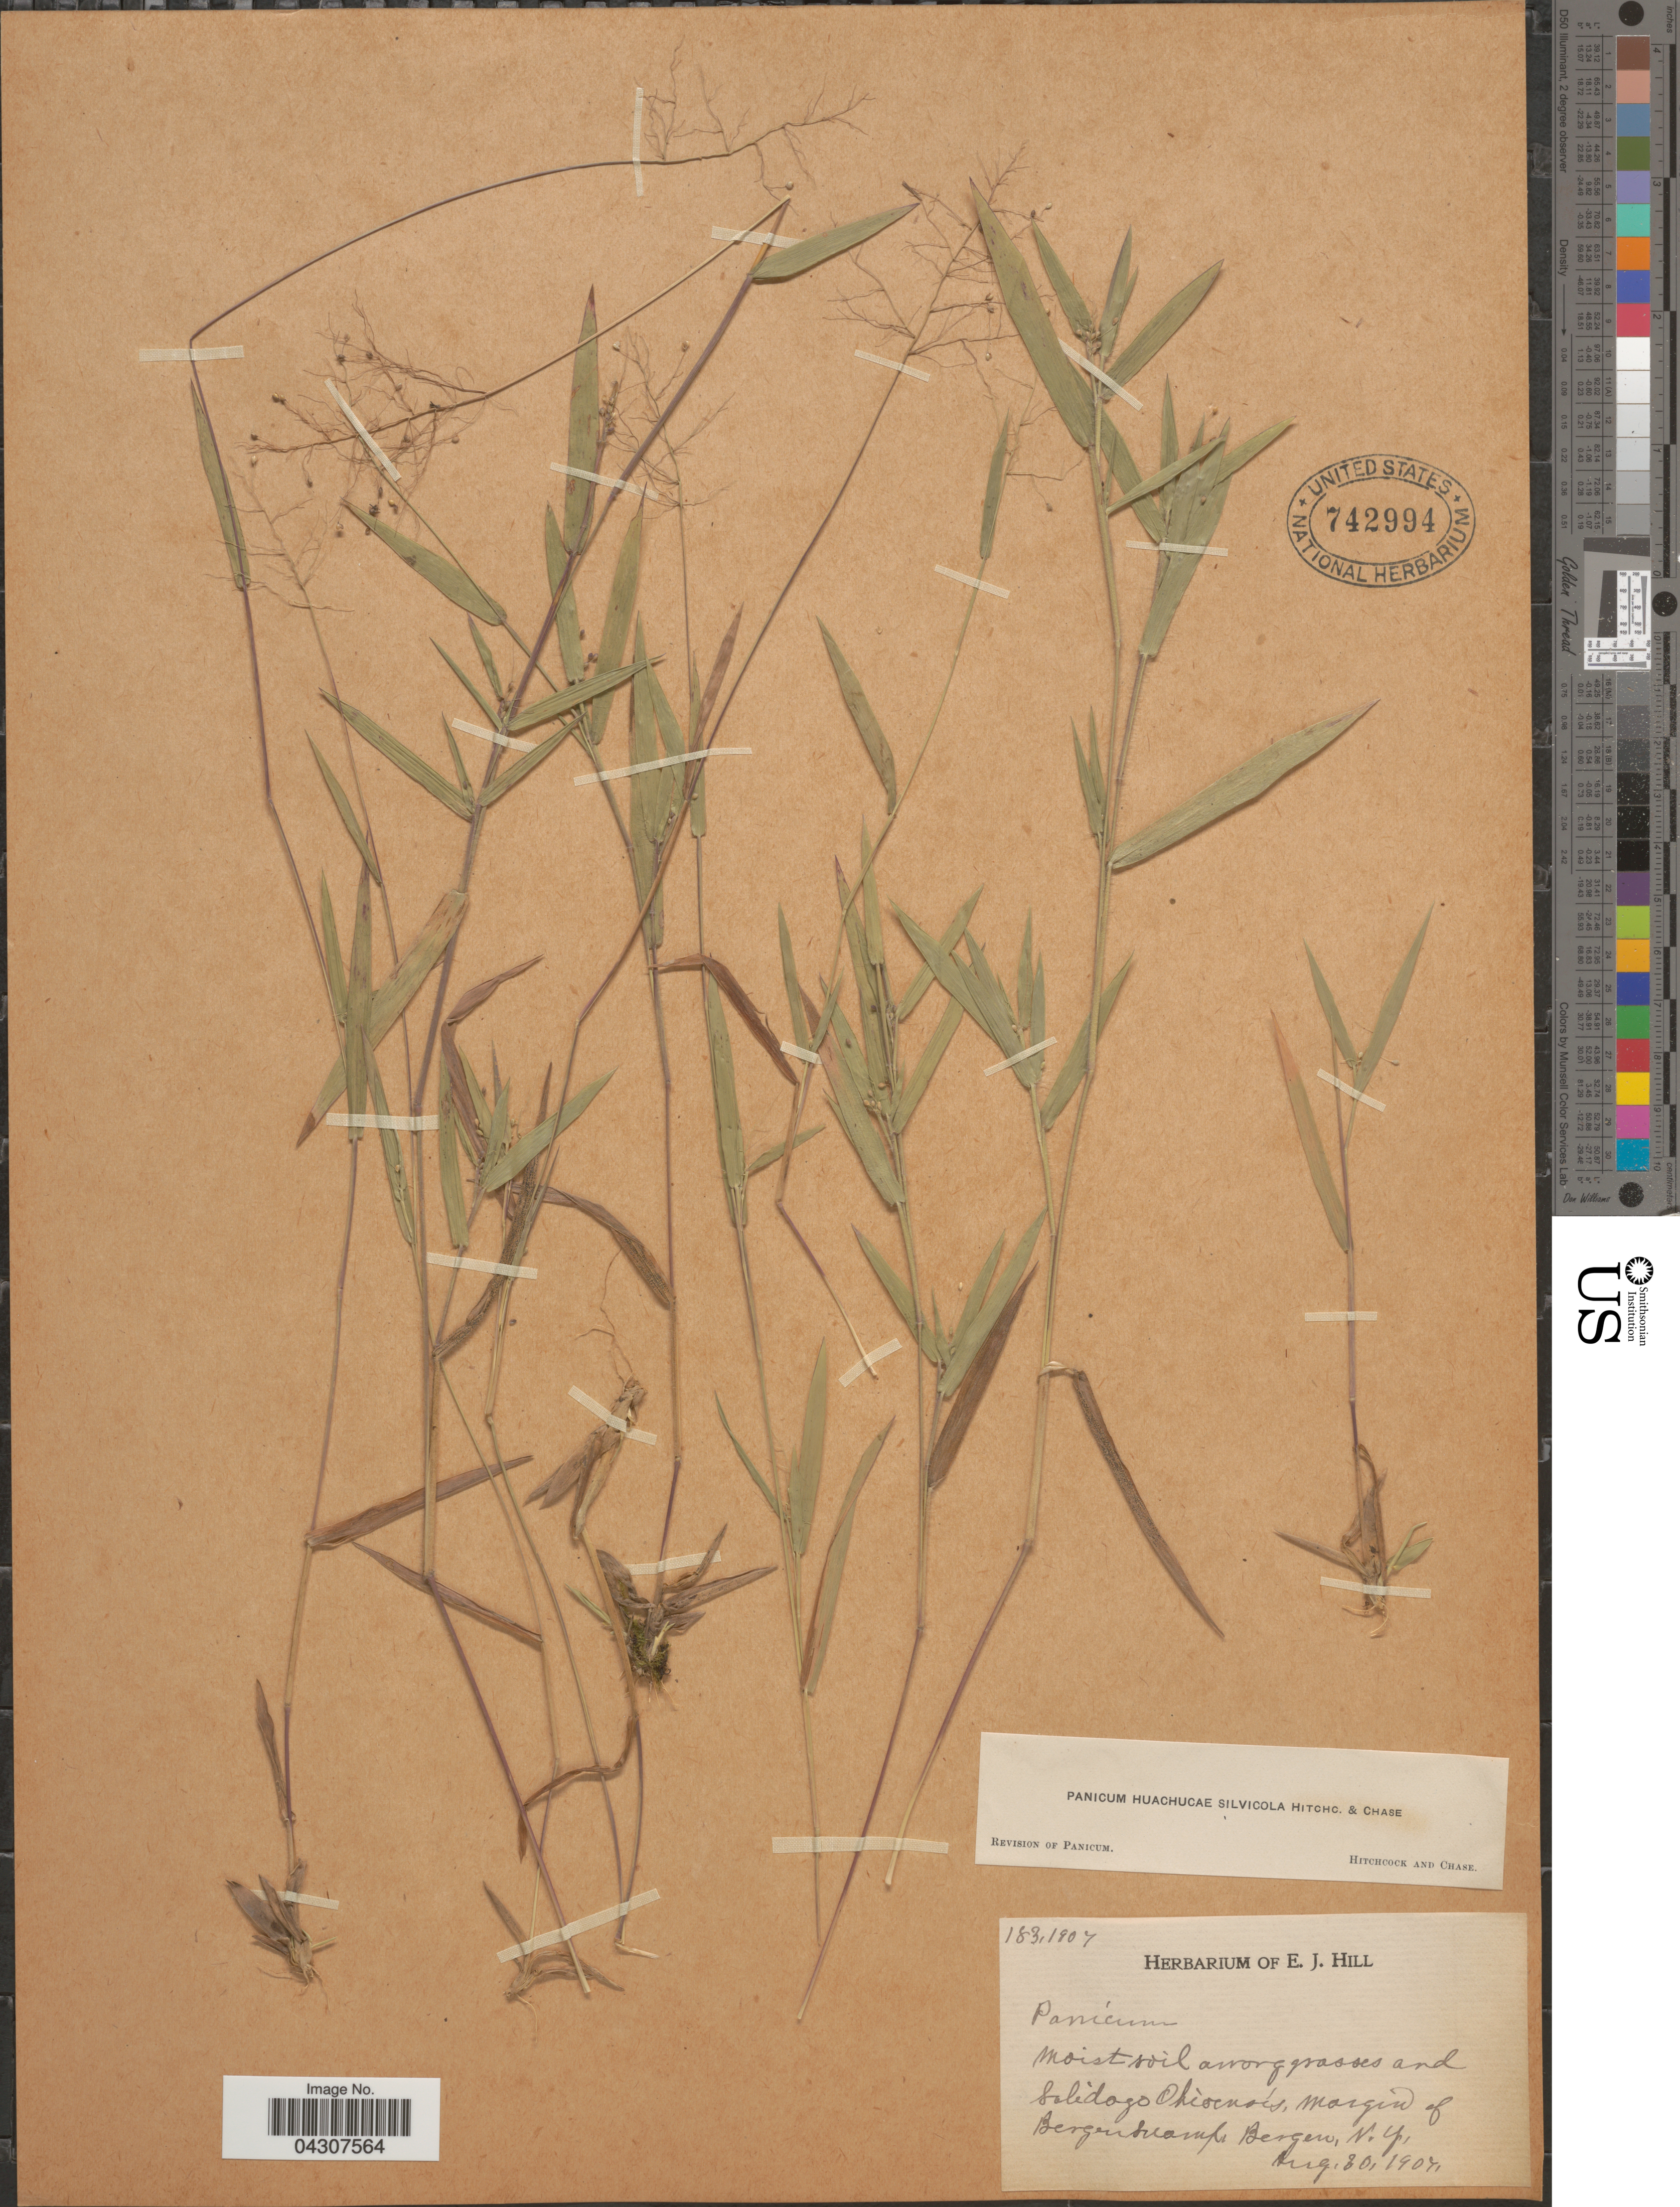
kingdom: Plantae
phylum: Tracheophyta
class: Liliopsida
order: Poales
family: Poaceae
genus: Dichanthelium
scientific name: Dichanthelium acuminatum var. acuminatum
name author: (Sw.) Gould & C.A. Clark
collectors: Ex herb. E. J. Hill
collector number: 183.1907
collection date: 1907-08-30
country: United States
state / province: New York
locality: Moist soil among grasses and Solidago Ohioensis, margin of Bergen swamp, Bergen.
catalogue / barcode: US 742994